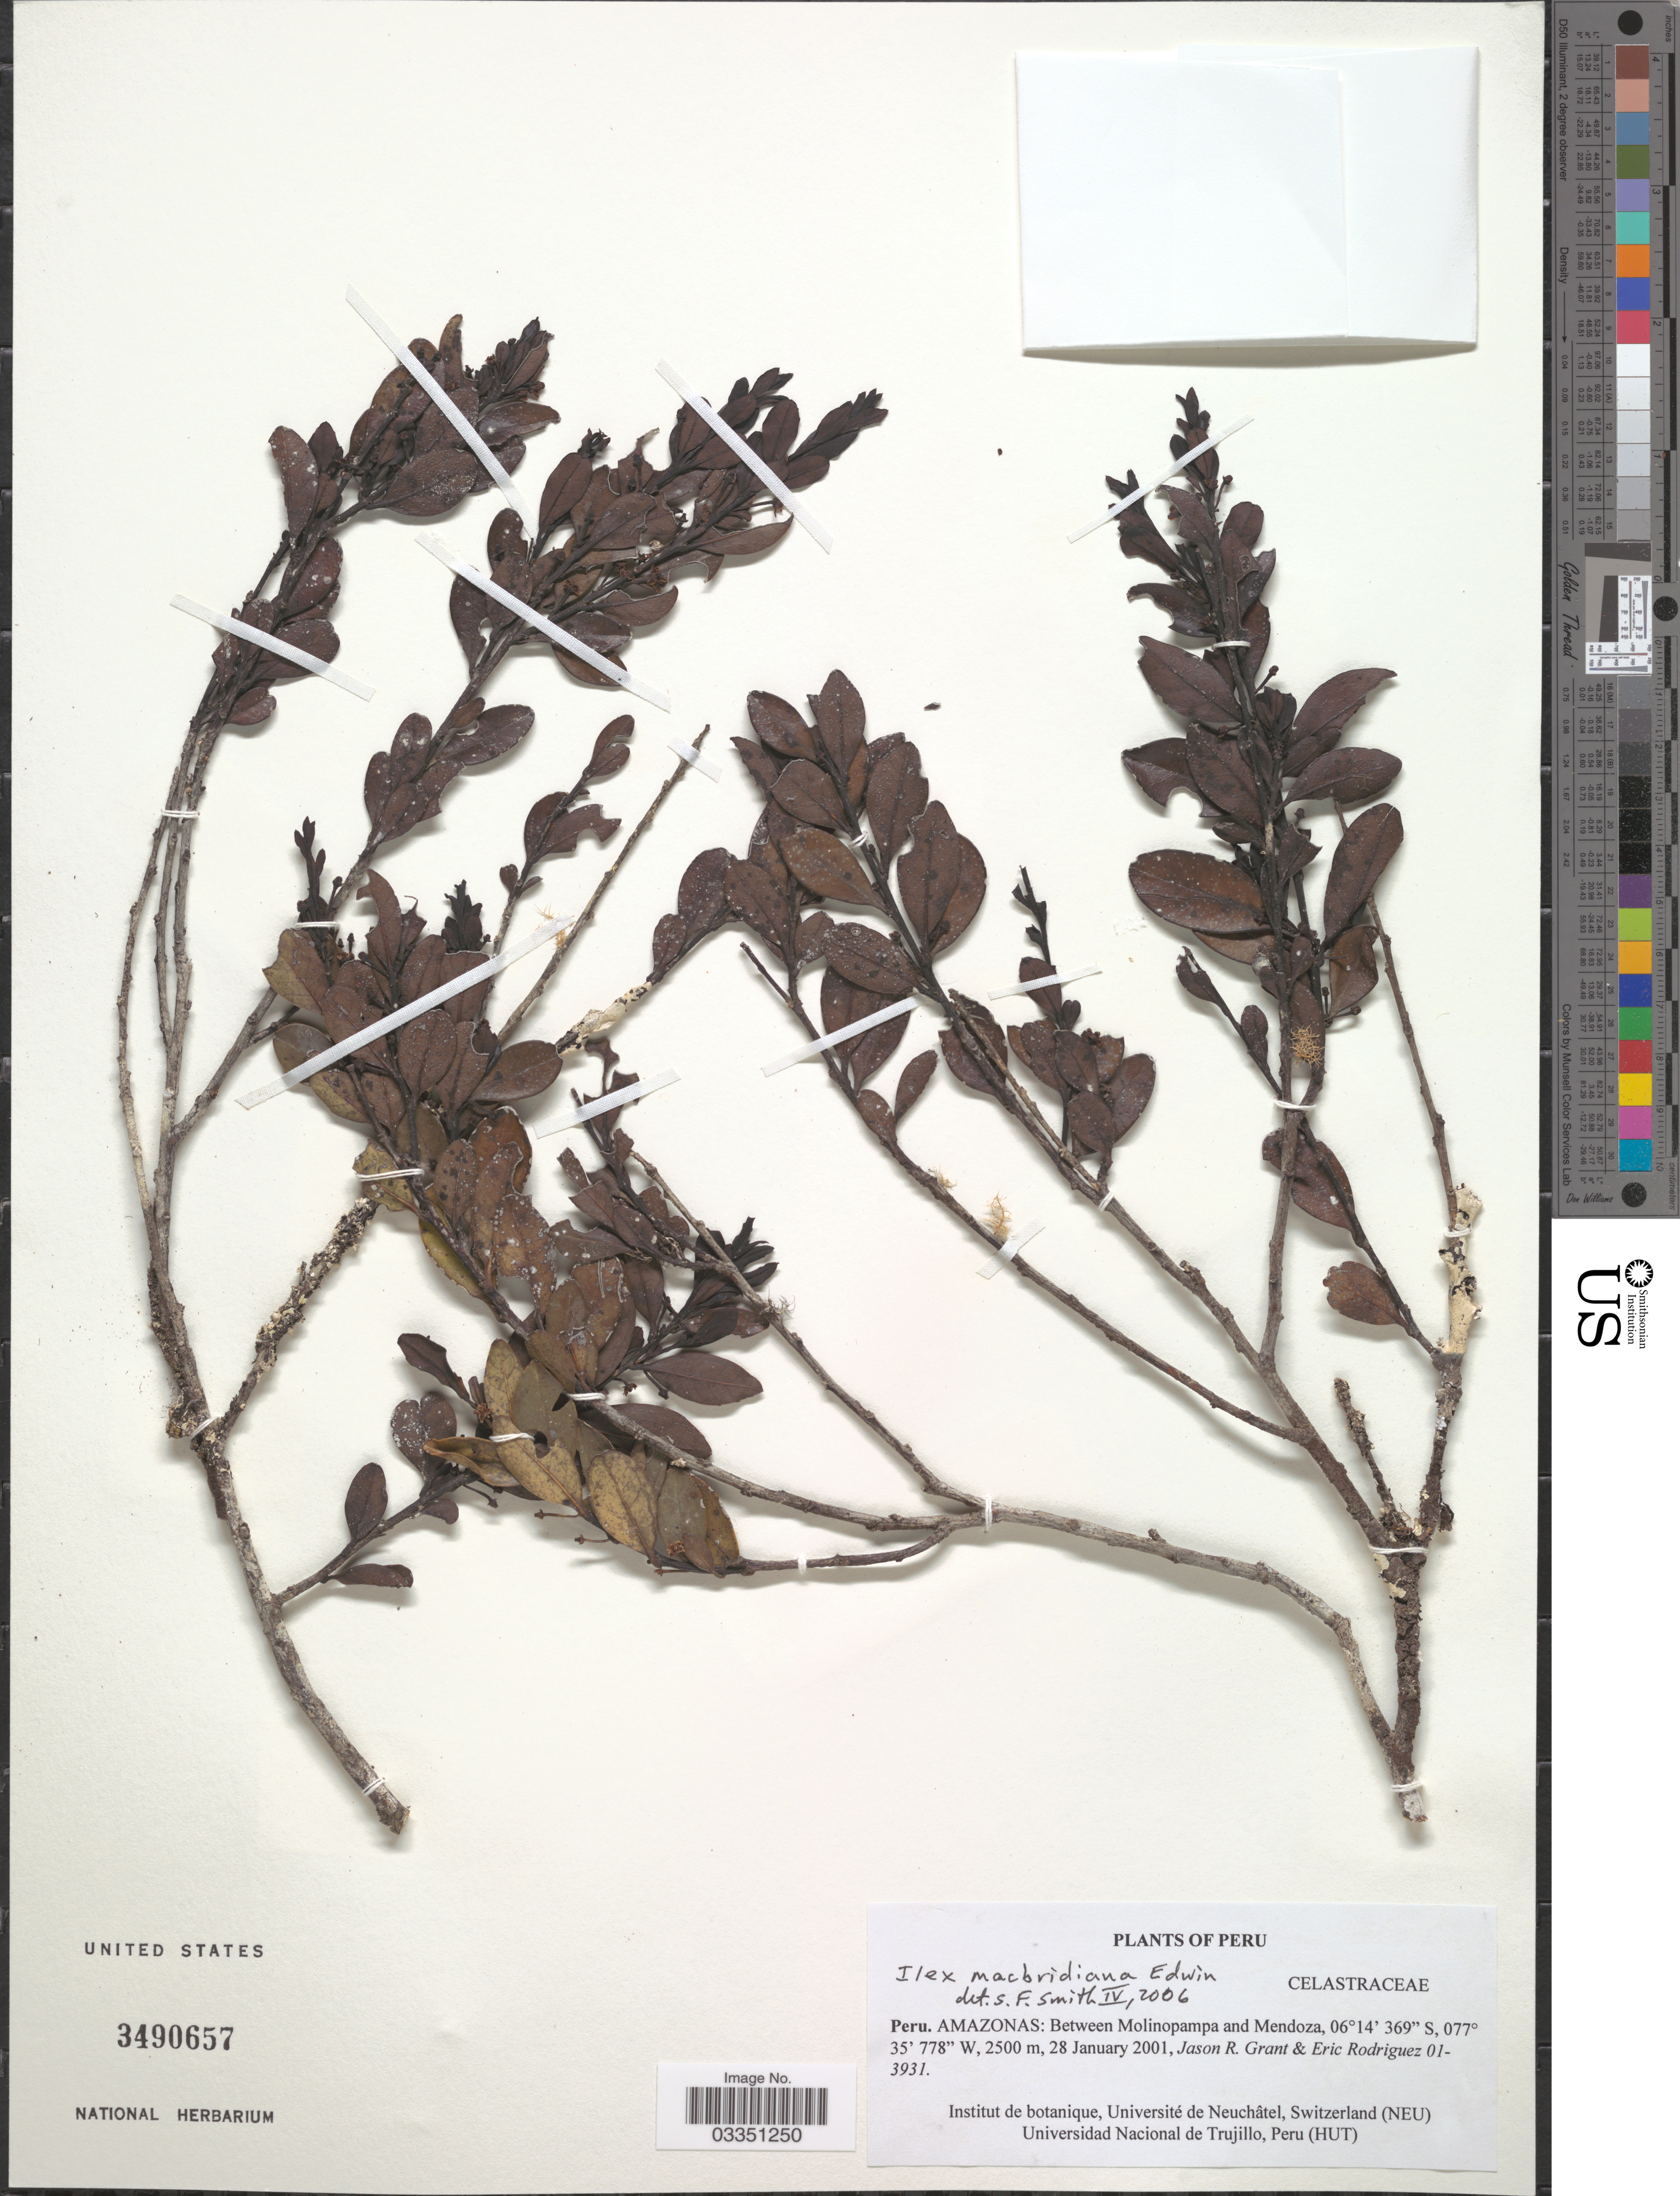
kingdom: Plantae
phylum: Tracheophyta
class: Magnoliopsida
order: Aquifoliales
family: Aquifoliaceae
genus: Ilex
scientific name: Ilex macbrideana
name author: Edwin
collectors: J. R. Grant & E. Rodriguez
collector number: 01-3931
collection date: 2001-01-28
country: Peru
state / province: Amazonas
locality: Between Molinopampa and Mendoza.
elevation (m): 2500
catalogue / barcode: US 3490657